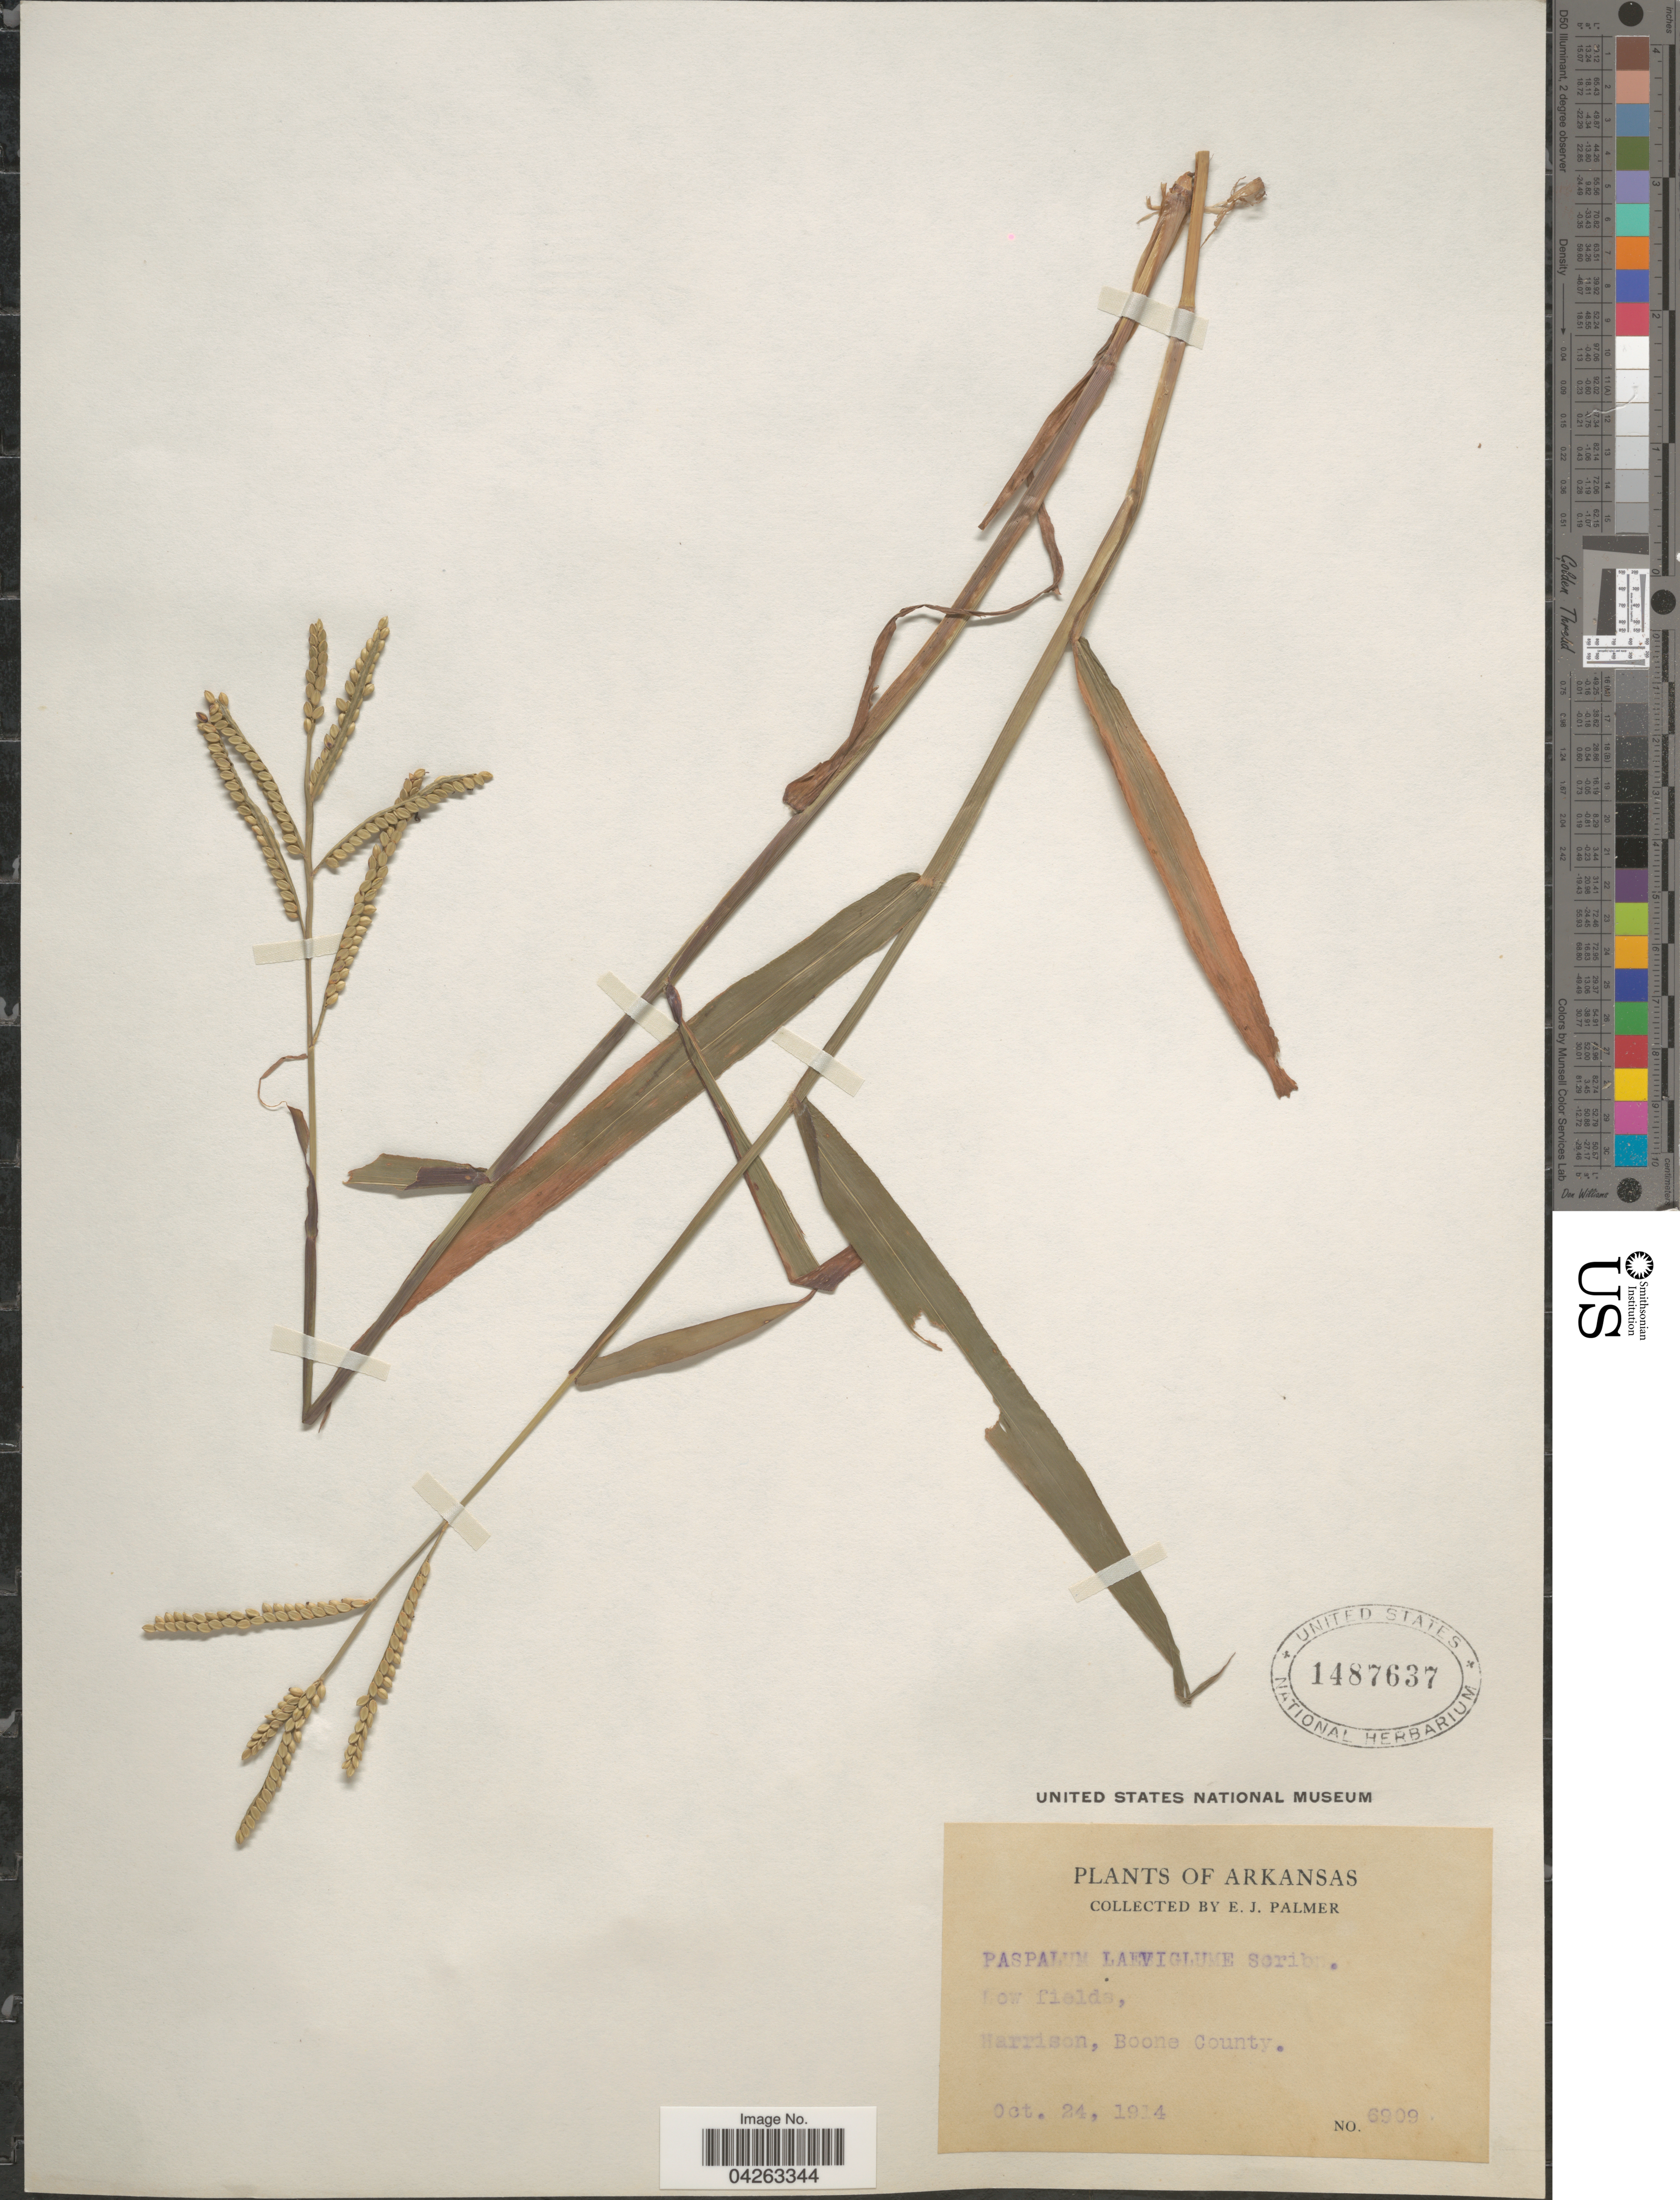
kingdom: Plantae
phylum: Tracheophyta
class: Liliopsida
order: Poales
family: Poaceae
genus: Paspalum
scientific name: Paspalum pubiflorum var. glabrum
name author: Vasey ex Scribn.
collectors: E. J. Palmer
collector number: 6909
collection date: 1914-10-24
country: United States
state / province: Arkansas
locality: Harrison, Boone County.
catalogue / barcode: US 1487637